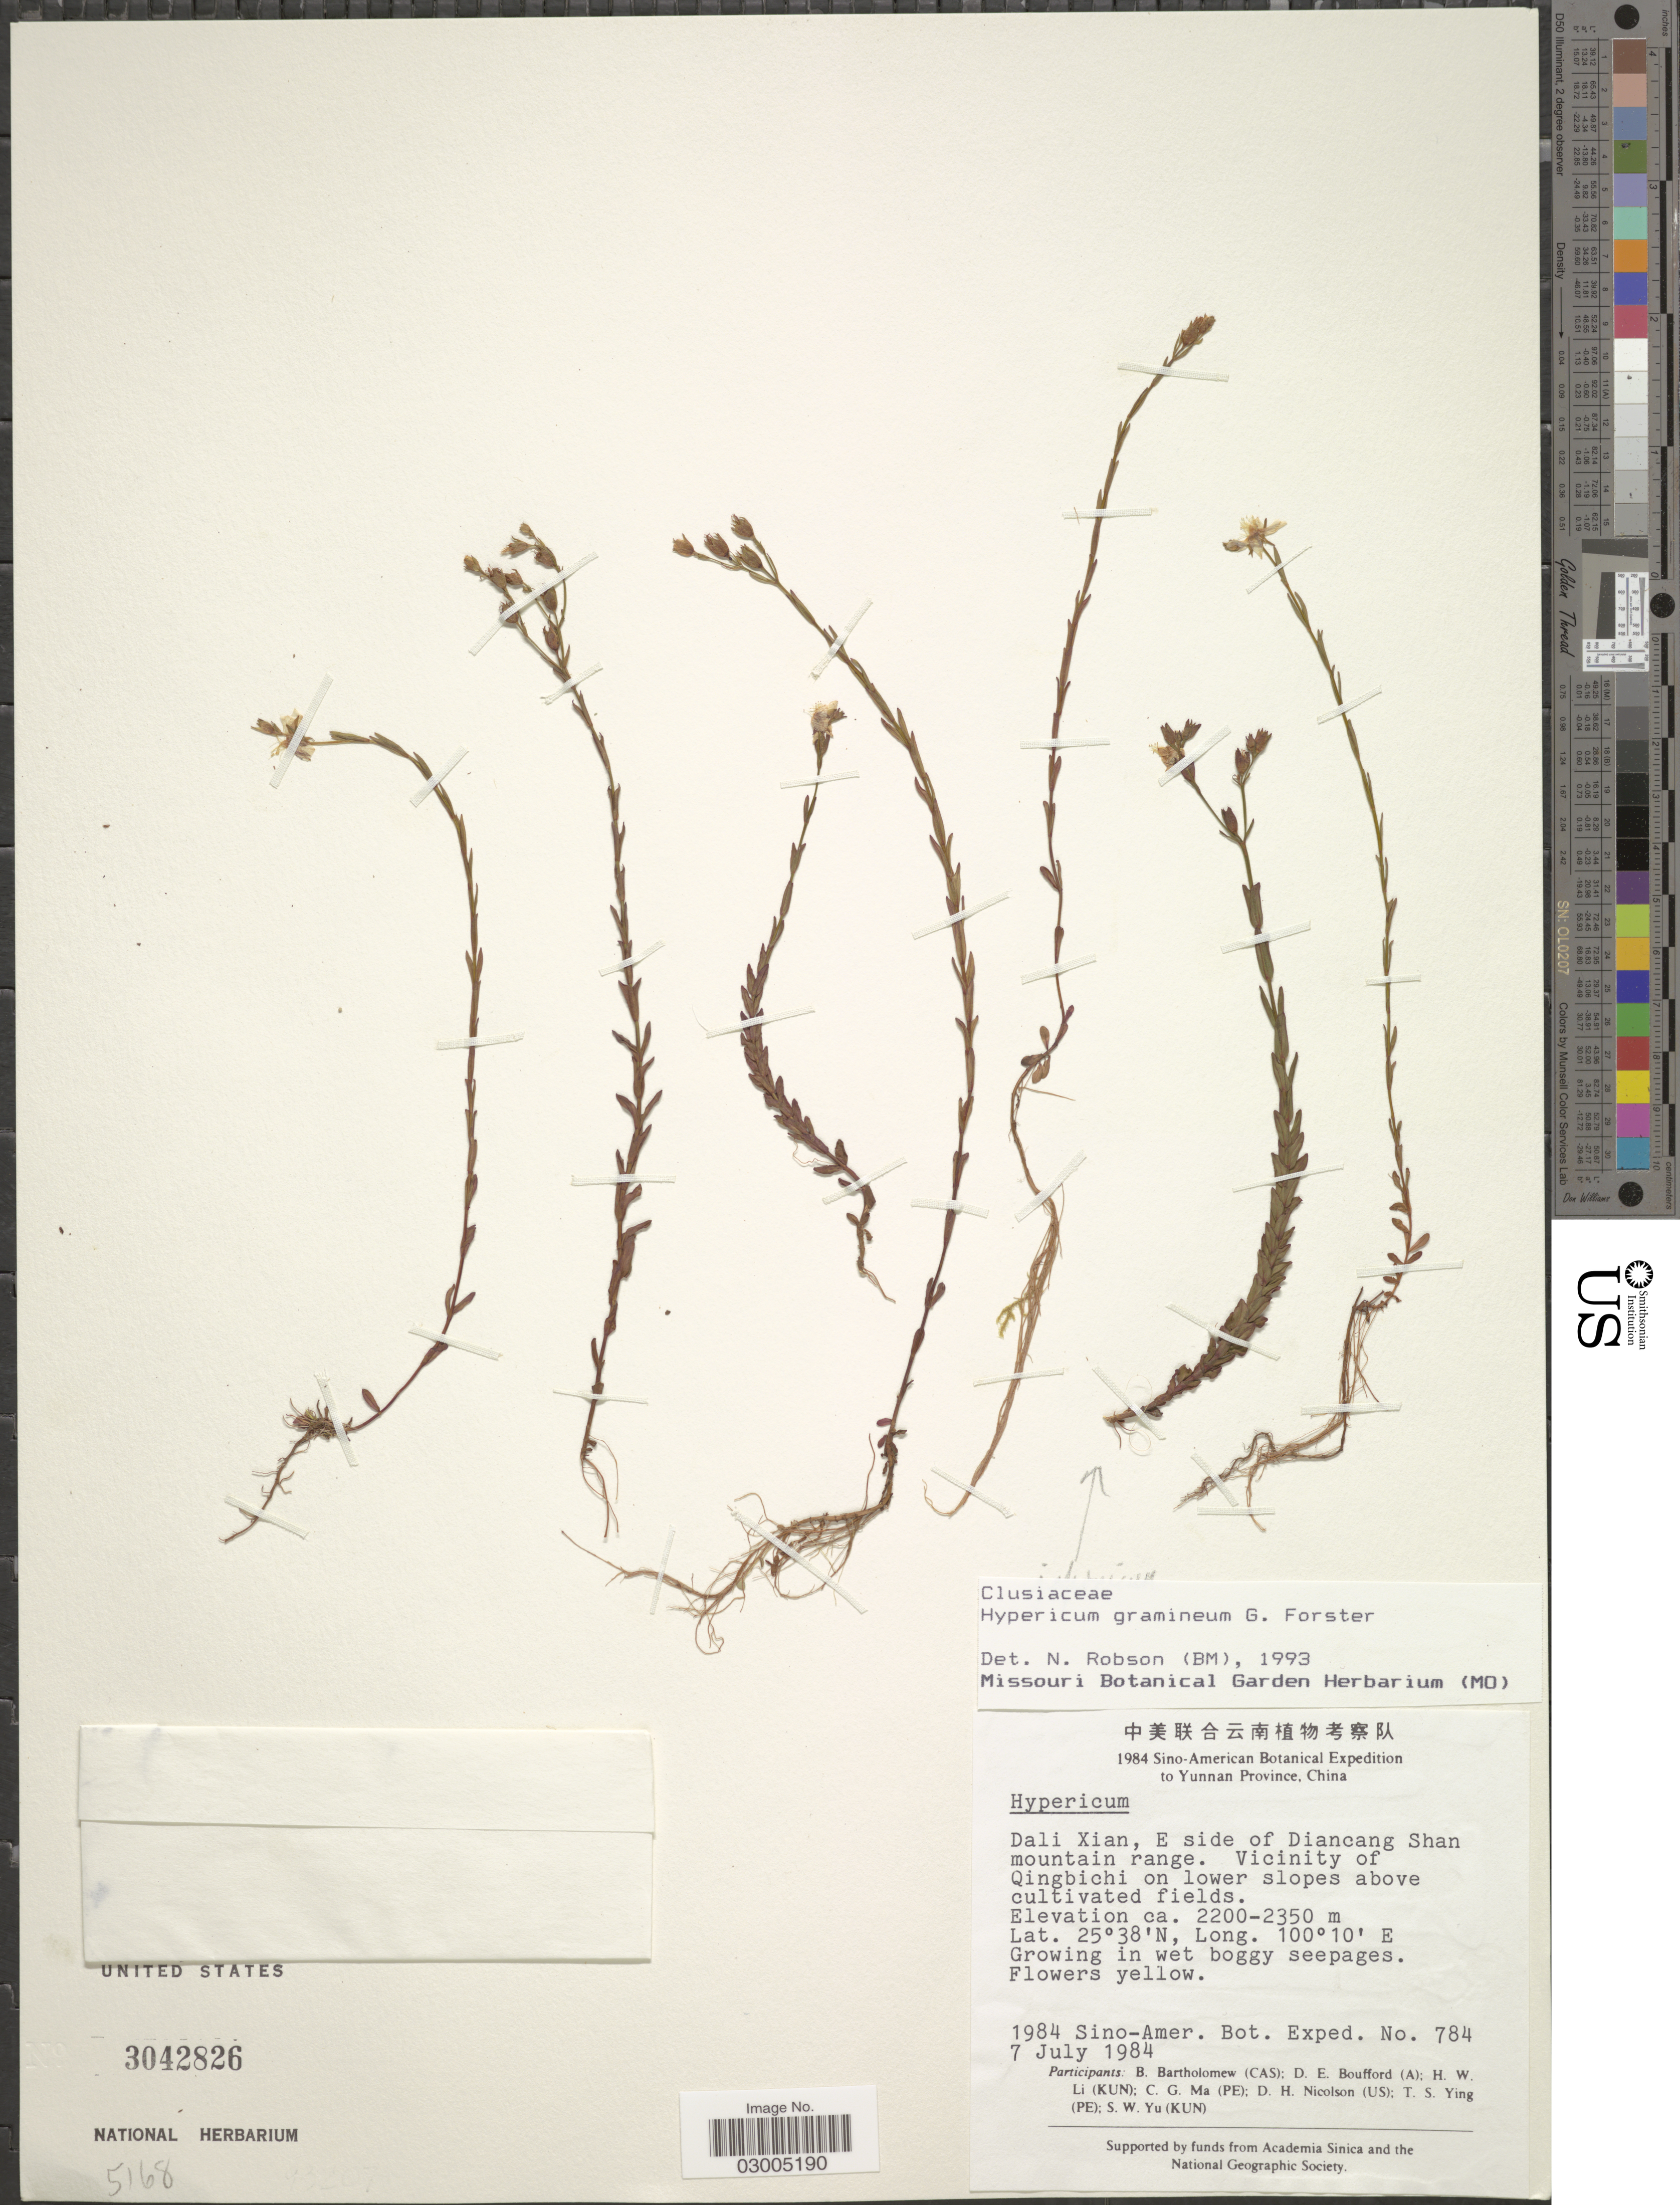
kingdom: Plantae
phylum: Tracheophyta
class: Magnoliopsida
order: Malpighiales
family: Hypericaceae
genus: Hypericum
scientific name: Hypericum gramineum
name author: G. Forst.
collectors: Sino-Amer. Bot. Exped. 1984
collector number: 784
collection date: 1984-07-07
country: China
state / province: Yunnan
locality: Dali Xian, E side of Diancang Shan mountain range. Vicinity of Qingbichi on lower slopes above cultivated fields.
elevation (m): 2200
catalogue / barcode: US 3042826